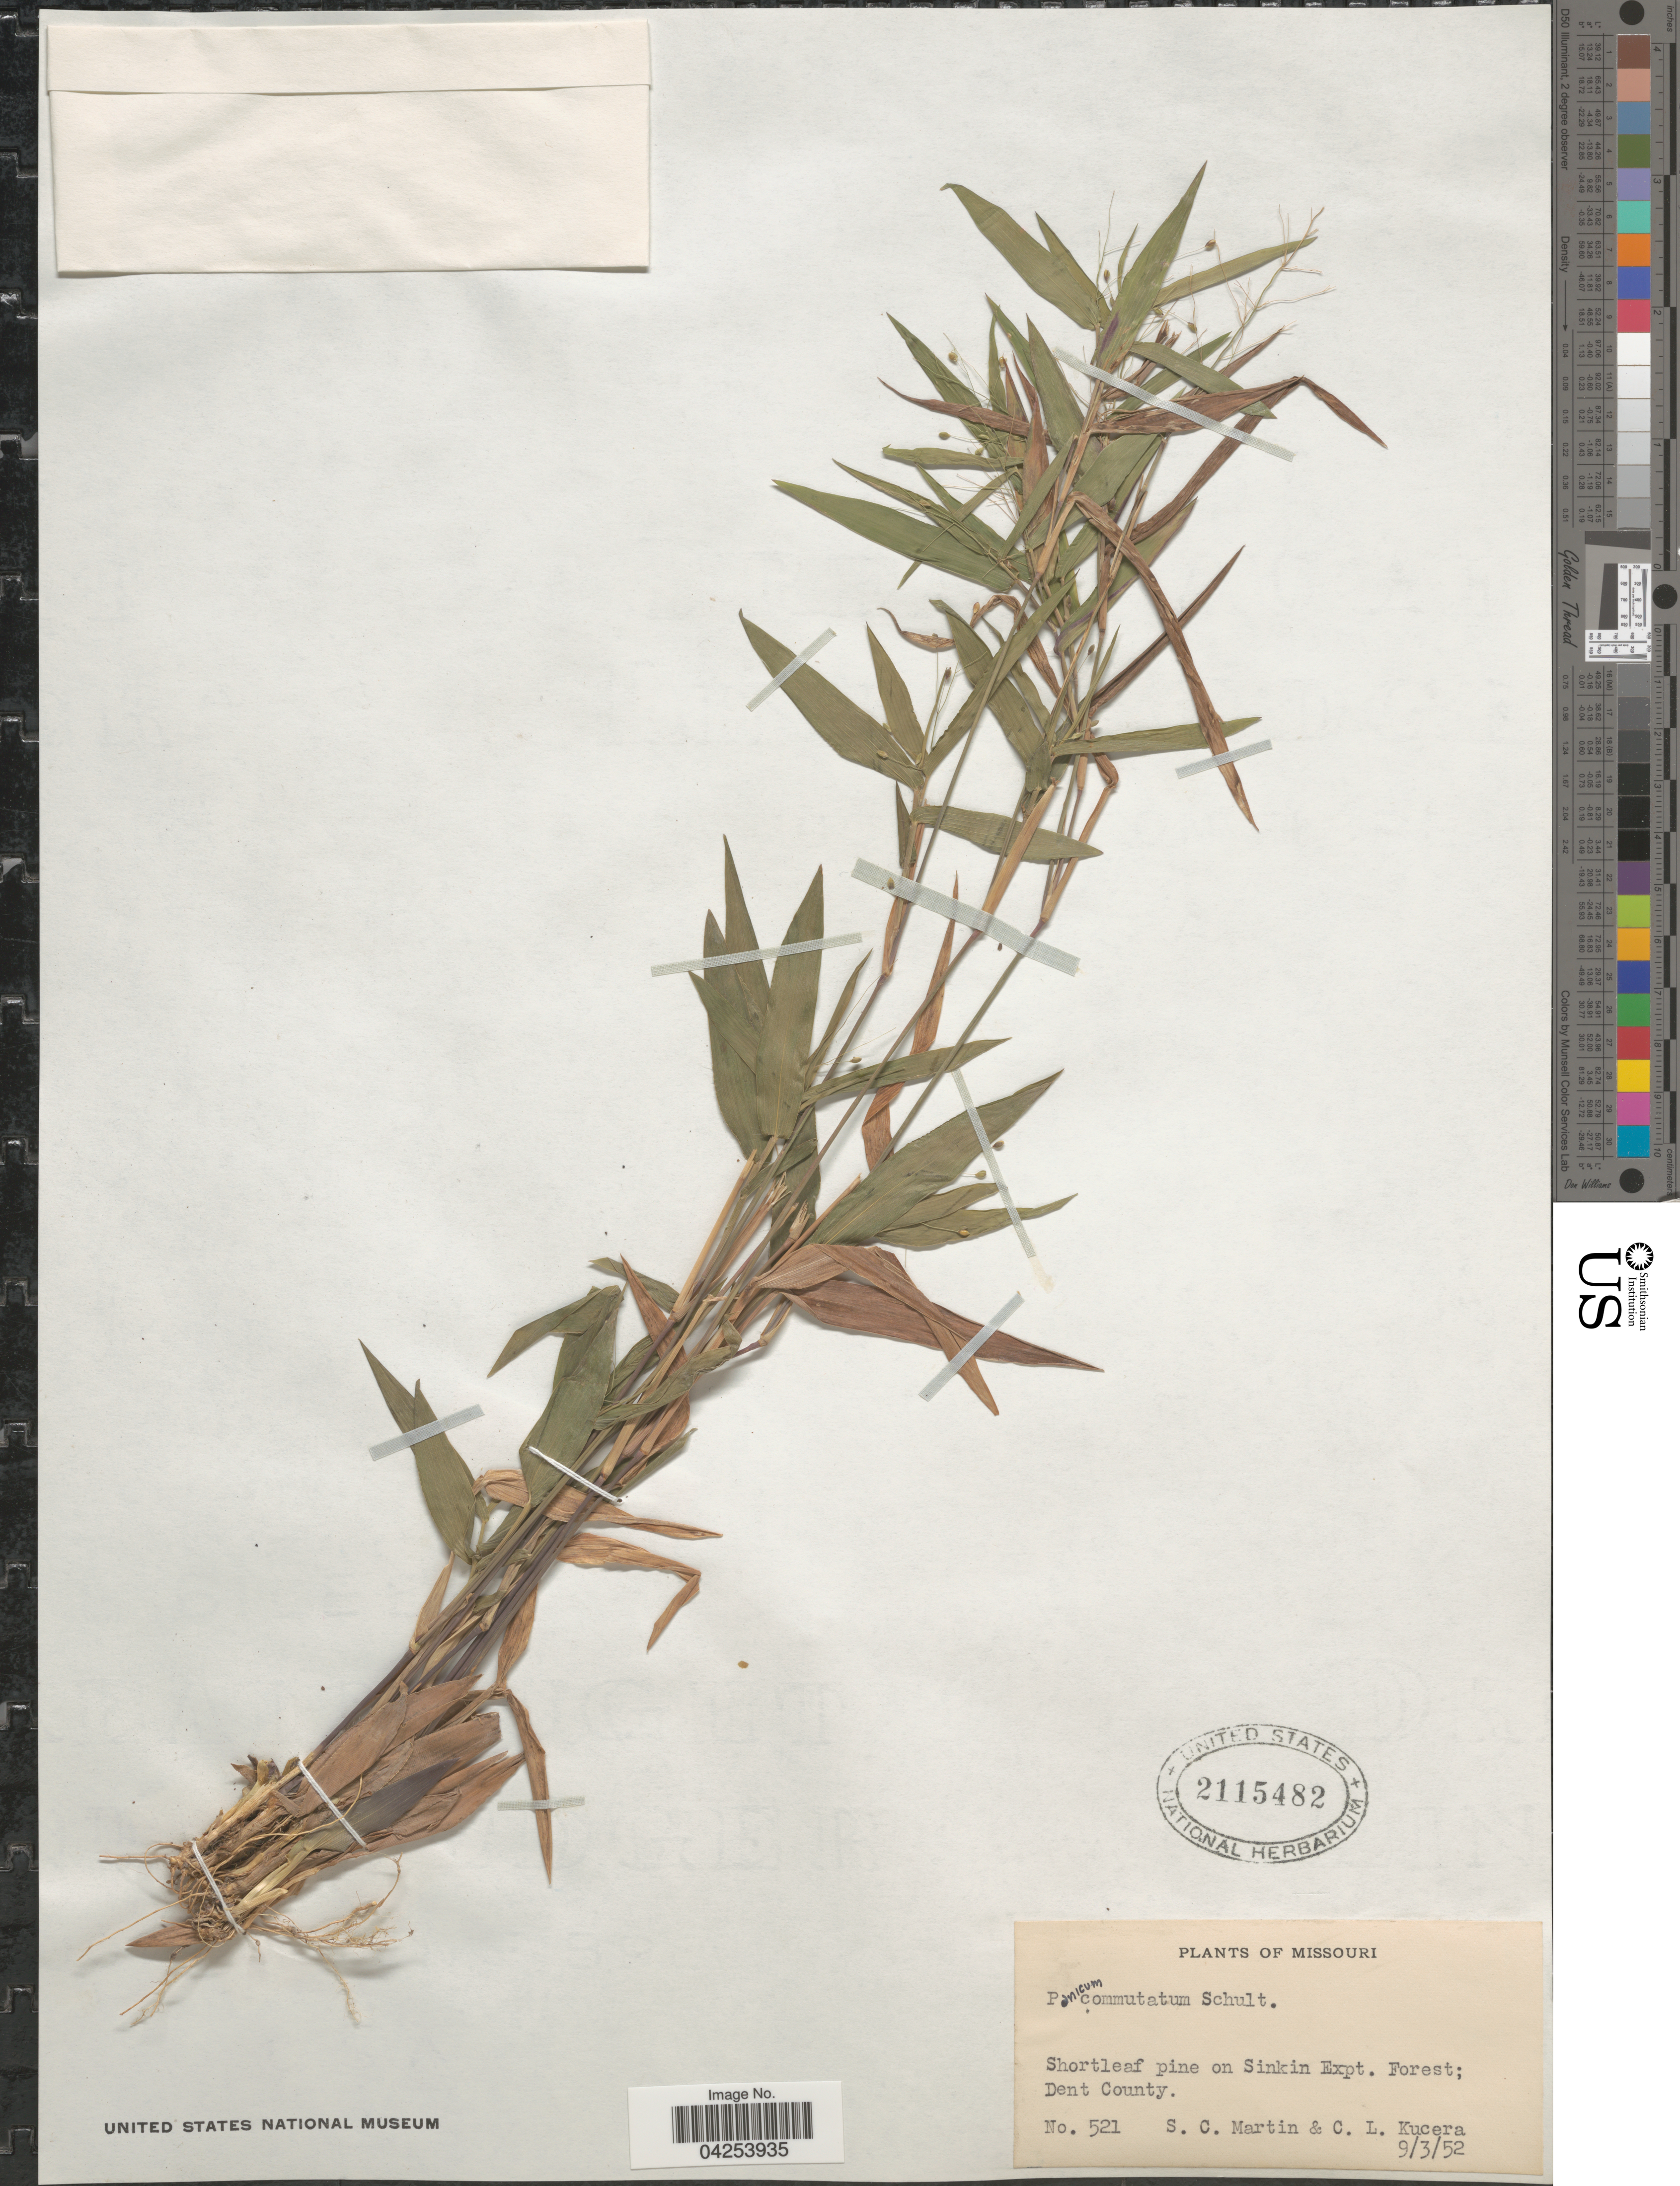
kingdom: Plantae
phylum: Tracheophyta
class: Liliopsida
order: Poales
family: Poaceae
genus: Dichanthelium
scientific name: Dichanthelium commutatum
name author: (Schult.) Gould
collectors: S. C. Martin & C. Kucera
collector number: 521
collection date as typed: Transcribed d/m/y: 3/9/52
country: United States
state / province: Missouri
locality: Shortleaf pine on Sinkin Expt. Forest; Dent County.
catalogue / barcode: US 2115482